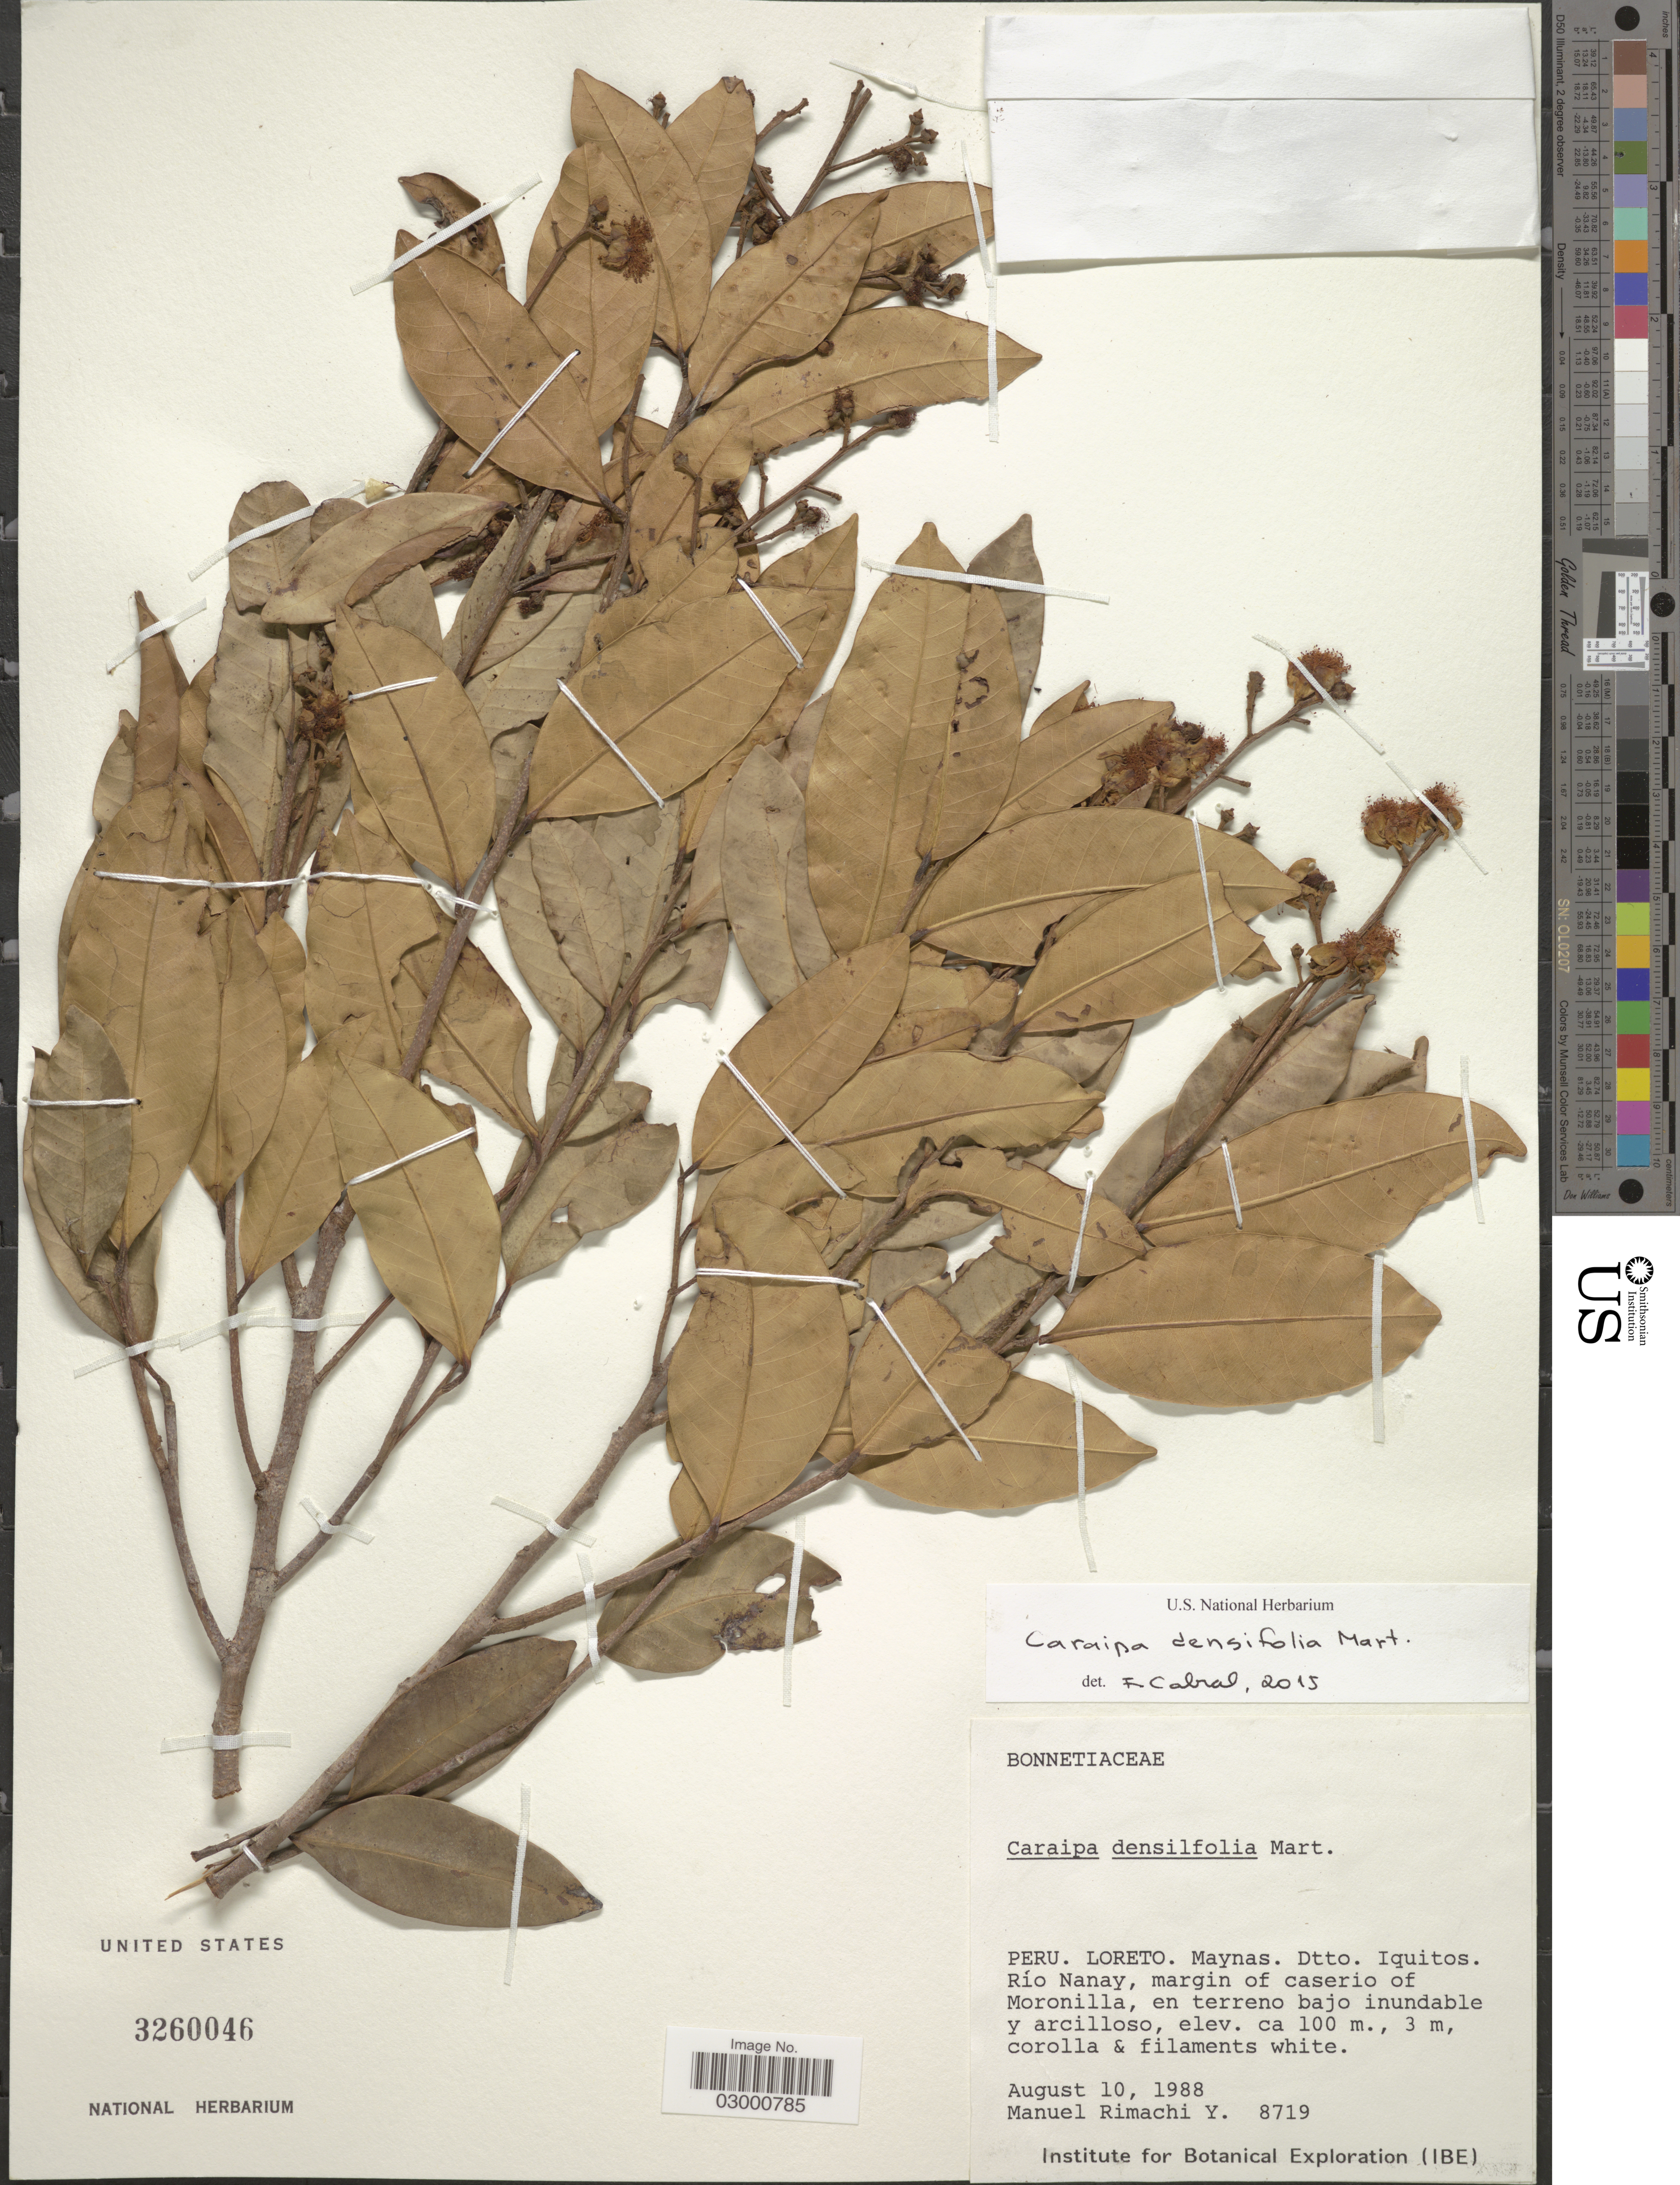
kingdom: Plantae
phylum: Tracheophyta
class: Magnoliopsida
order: Malpighiales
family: Calophyllaceae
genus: Caraipa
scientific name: Caraipa densifolia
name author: Mart.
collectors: M. Rimachi Y.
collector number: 8719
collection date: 1988-08-10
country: Peru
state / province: Loreto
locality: Maynas. Dtto. Iquitos. Río Nanay, margin of caserio of Moronilla.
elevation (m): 100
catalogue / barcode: US 3260046